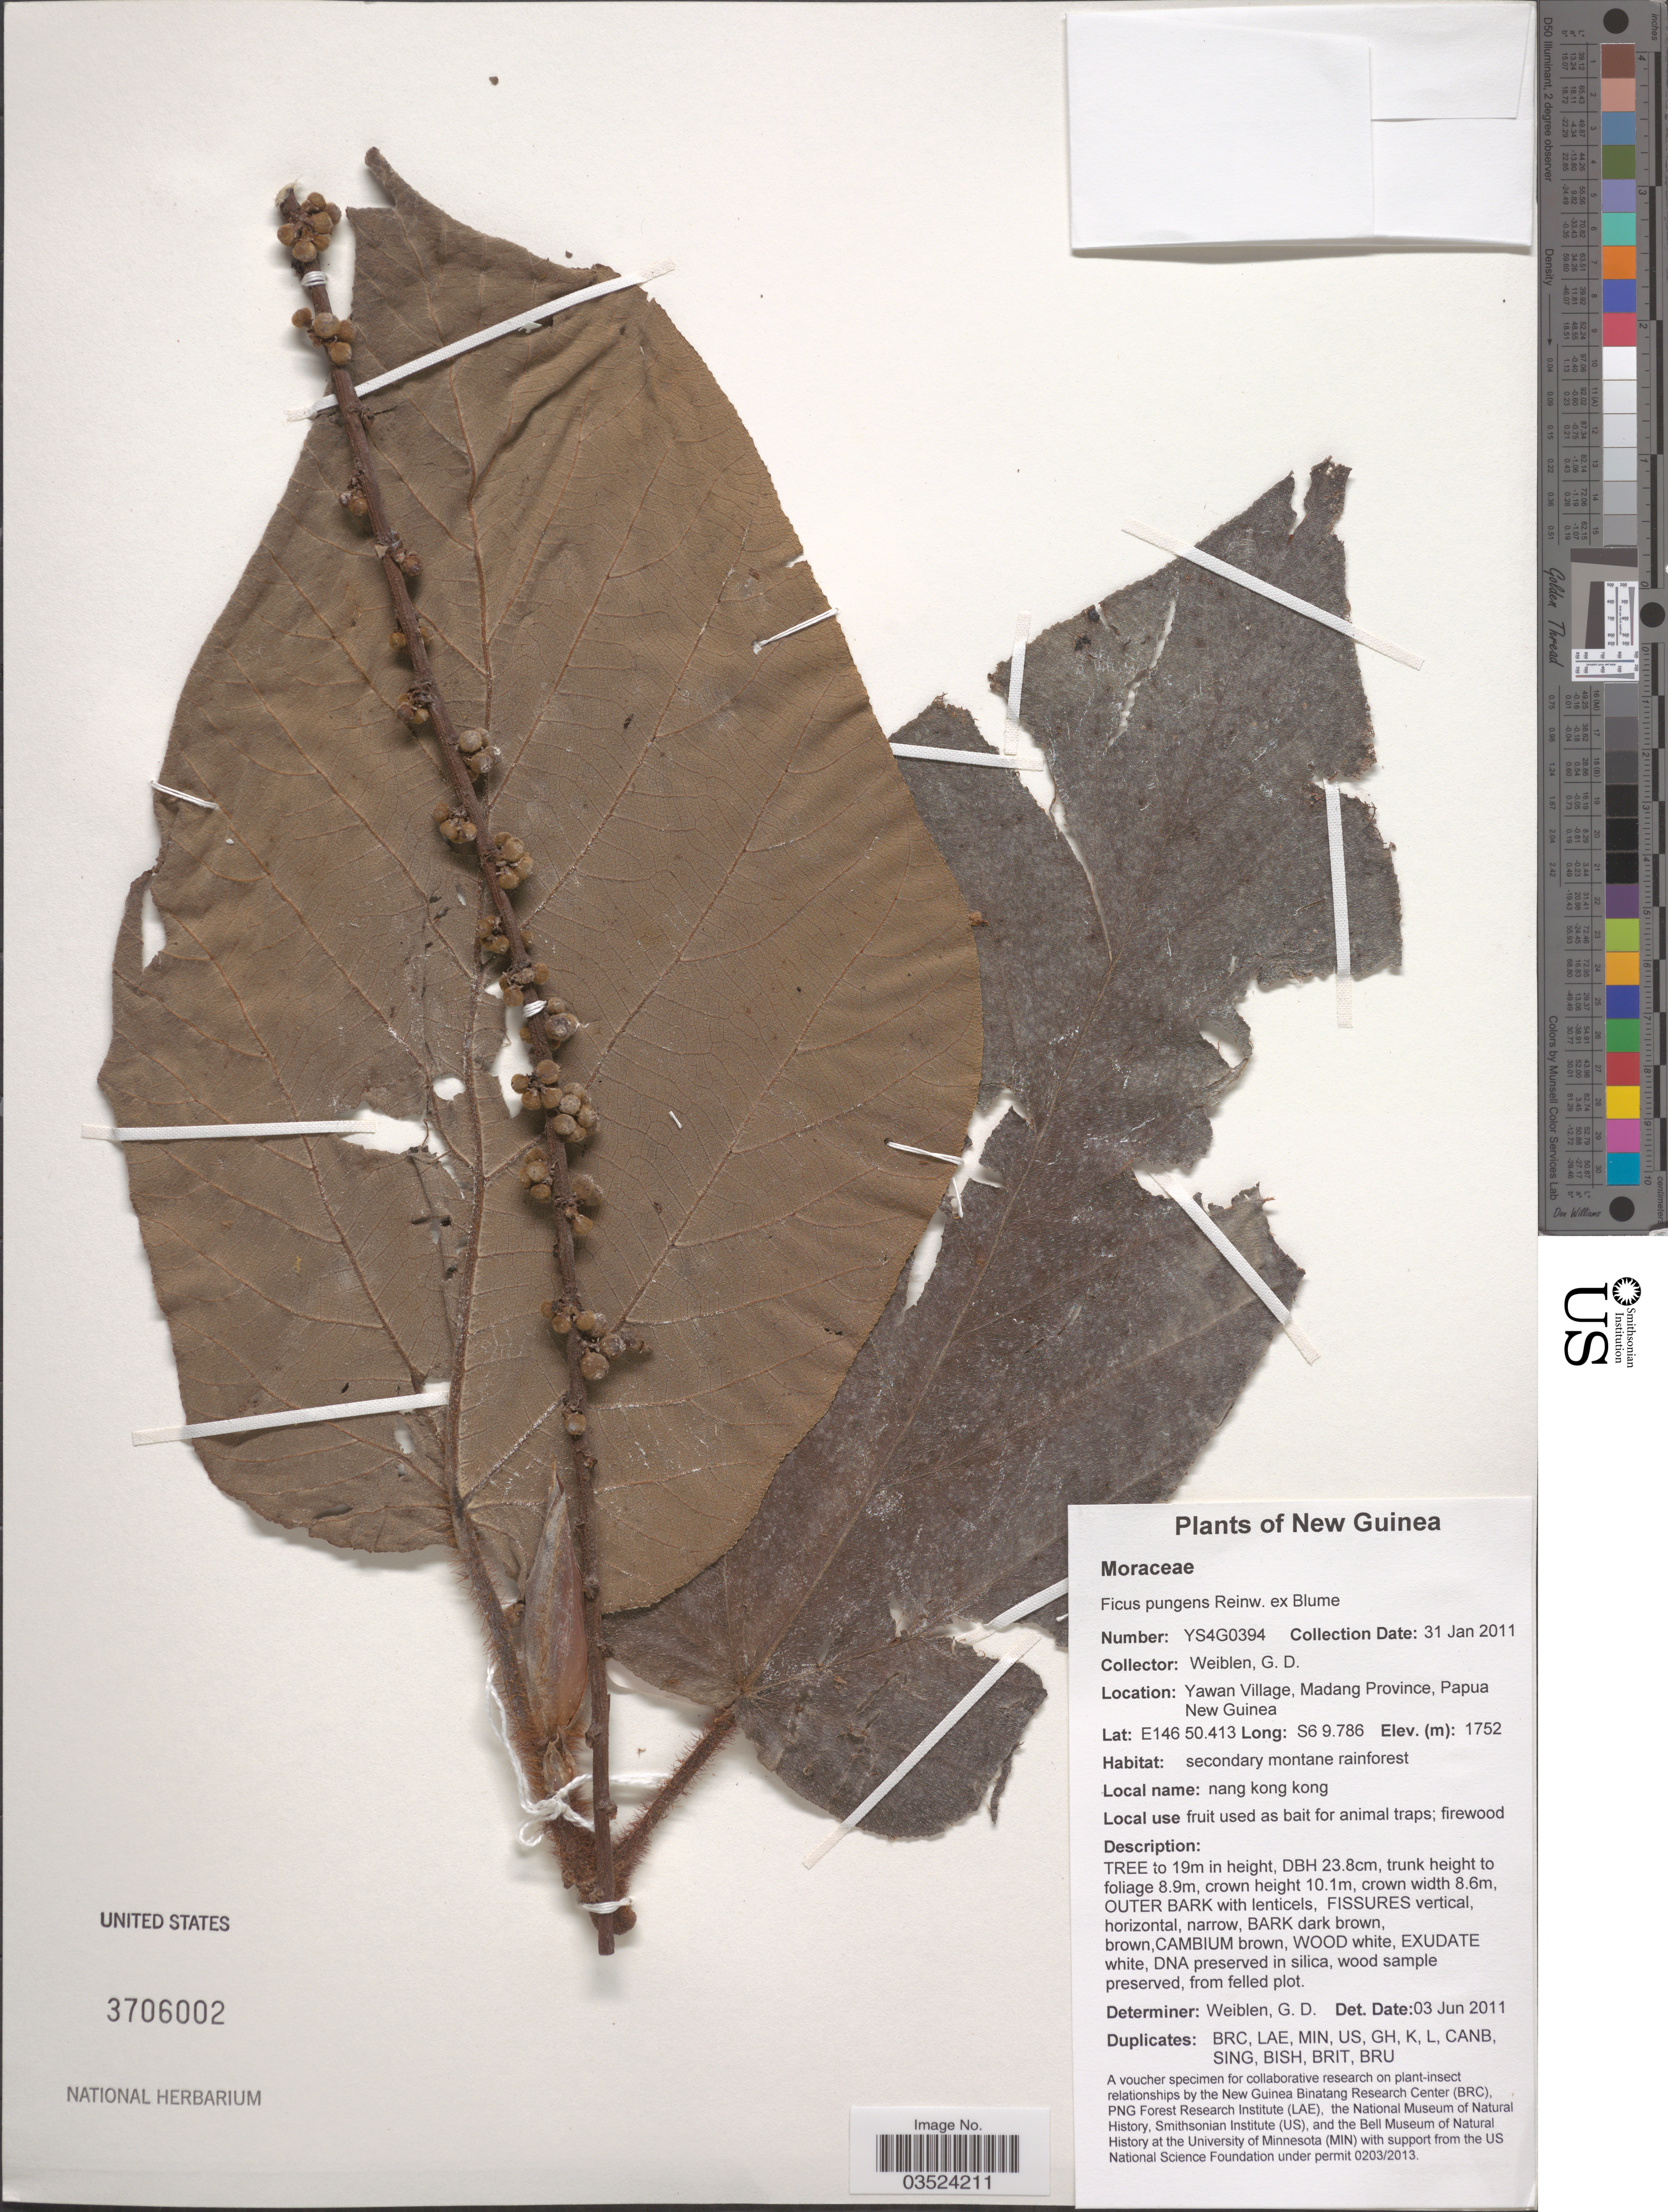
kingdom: Plantae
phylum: Tracheophyta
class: Magnoliopsida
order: Rosales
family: Moraceae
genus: Ficus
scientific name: Ficus pungens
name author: Reinw. ex Blume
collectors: G. D. Weiblen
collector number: YS4G0394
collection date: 2011-01-31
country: Papua New Guinea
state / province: Madang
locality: New Guinea. Yawan Village.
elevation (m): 1752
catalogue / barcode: US 3706002